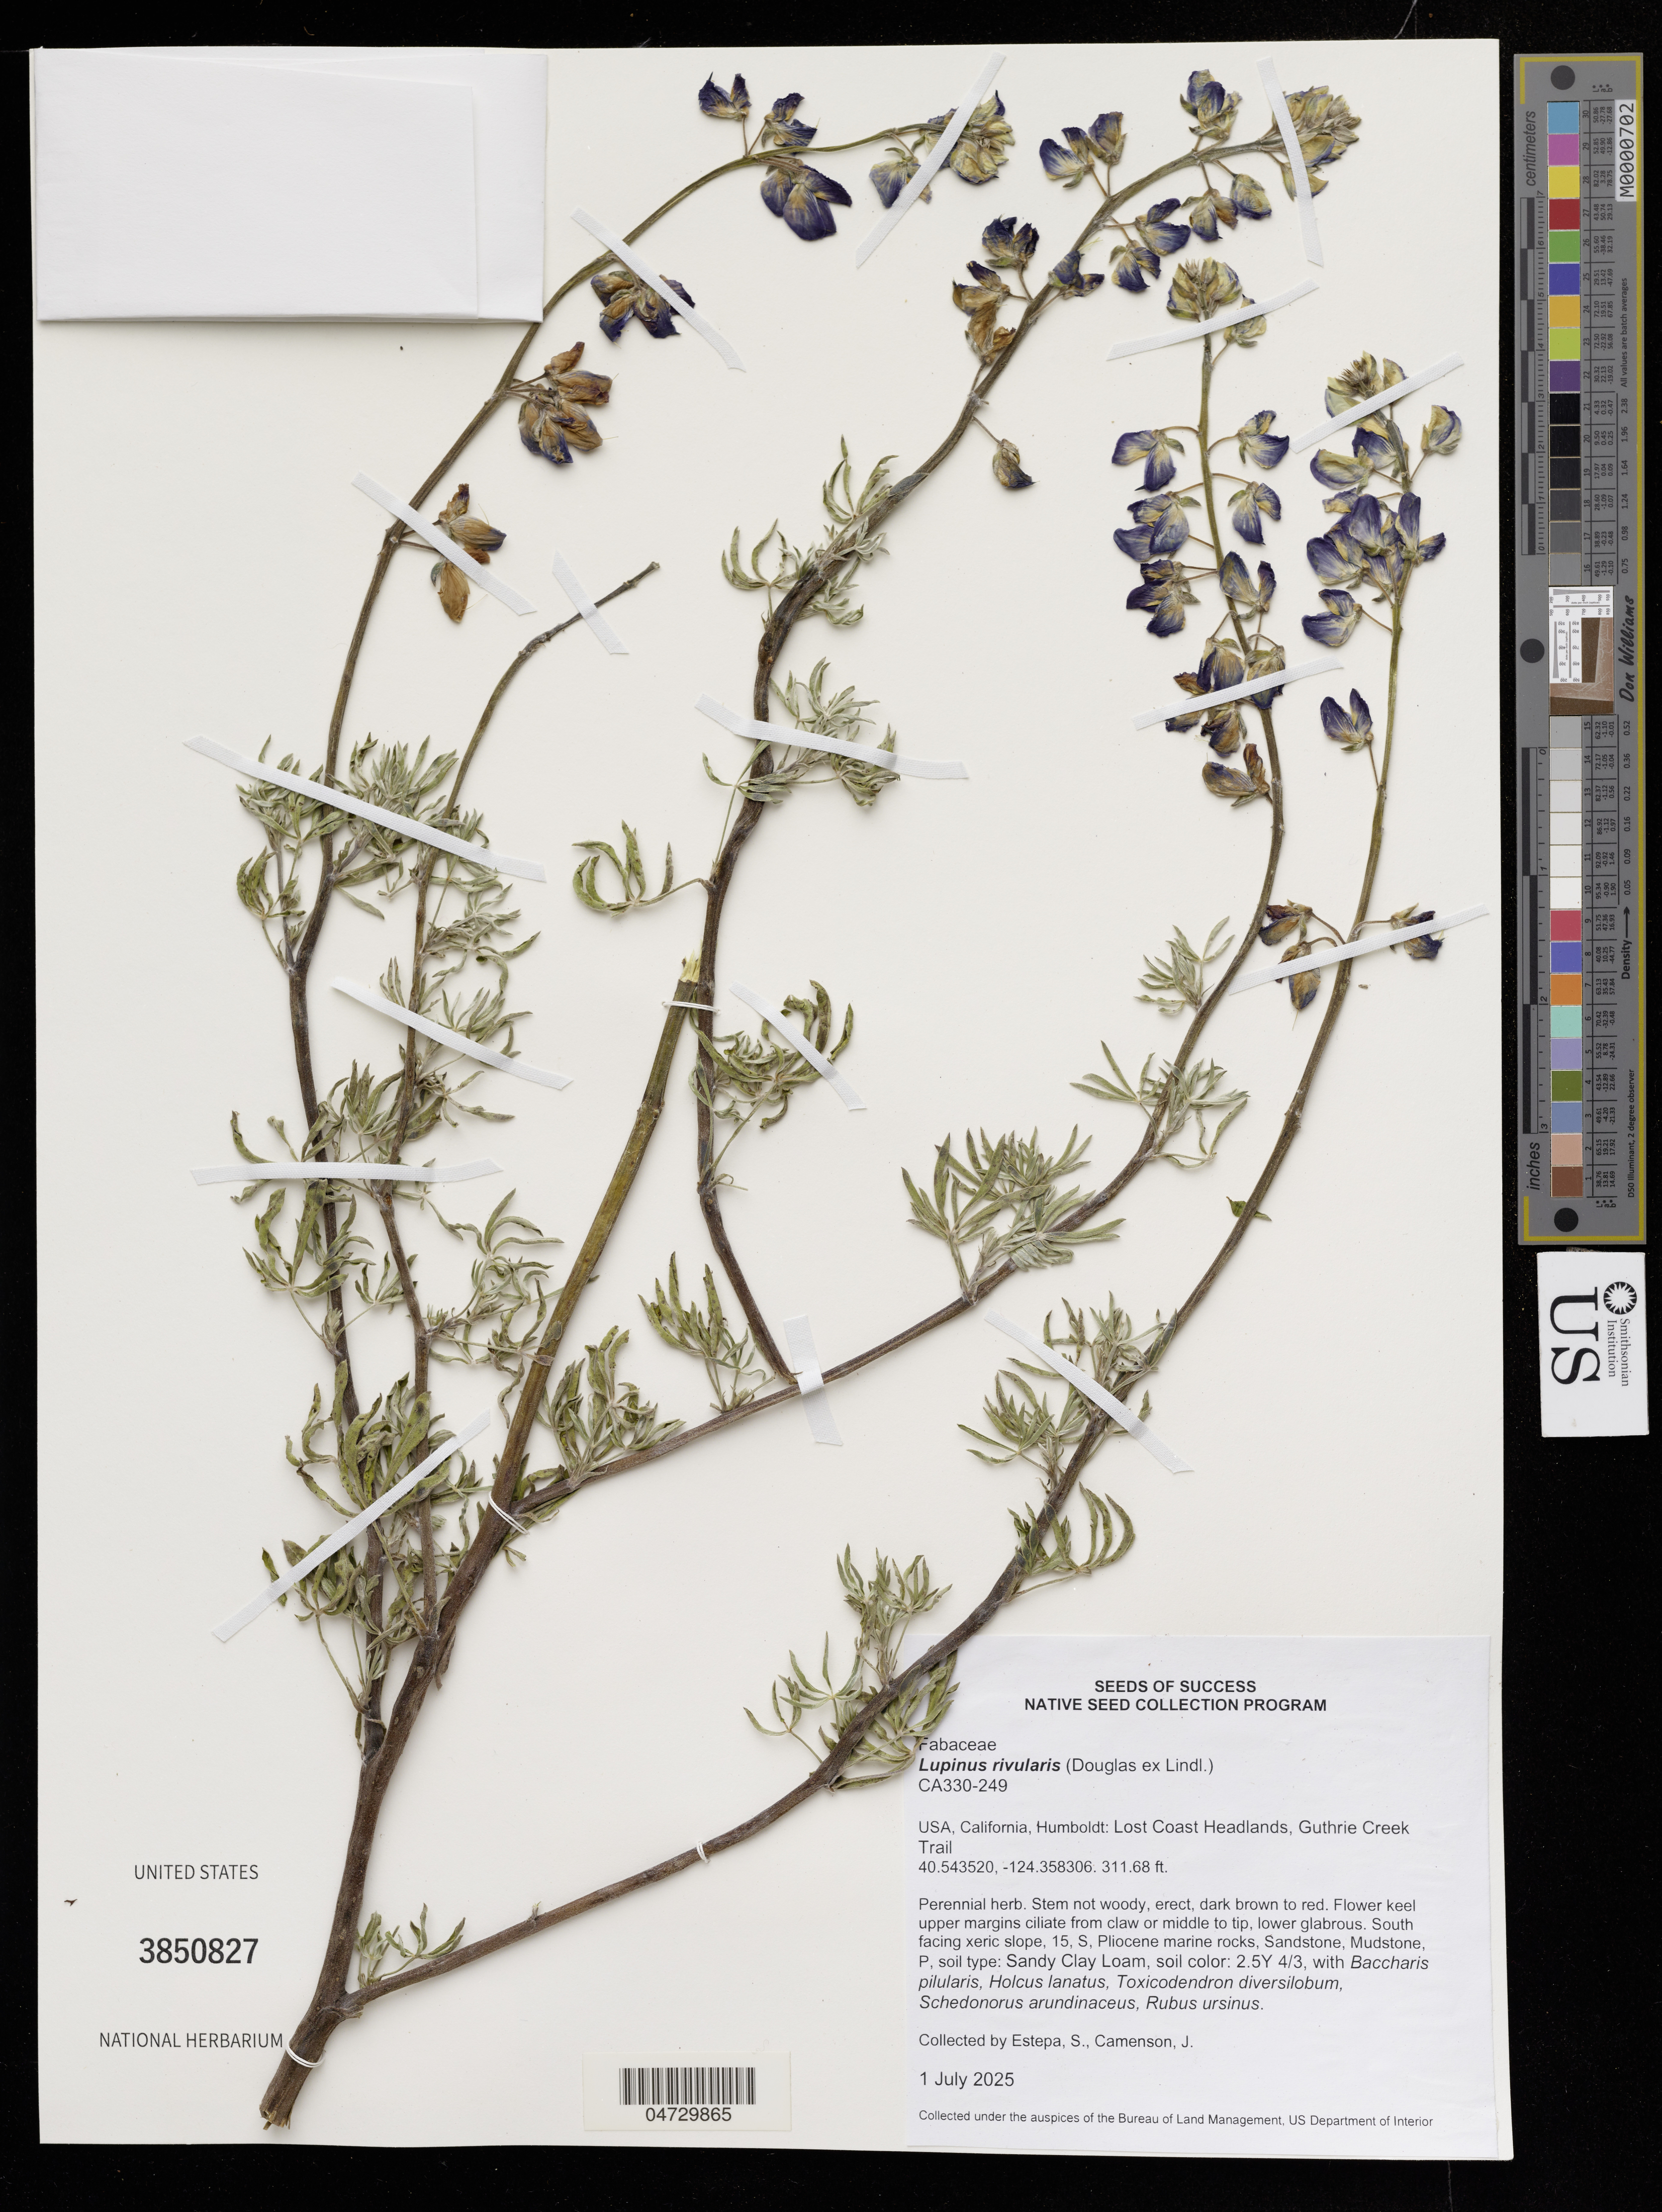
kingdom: Plantae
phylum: Tracheophyta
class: Magnoliopsida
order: Fabales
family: Fabaceae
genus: Lupinus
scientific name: Lupinus rivularis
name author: Lindl.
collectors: S. Estepa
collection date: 2025-07-01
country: United States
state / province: California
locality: Humboldt: Lost Coast Headlands, Guthrie Creek Trail.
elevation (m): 95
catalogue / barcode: US 3850827